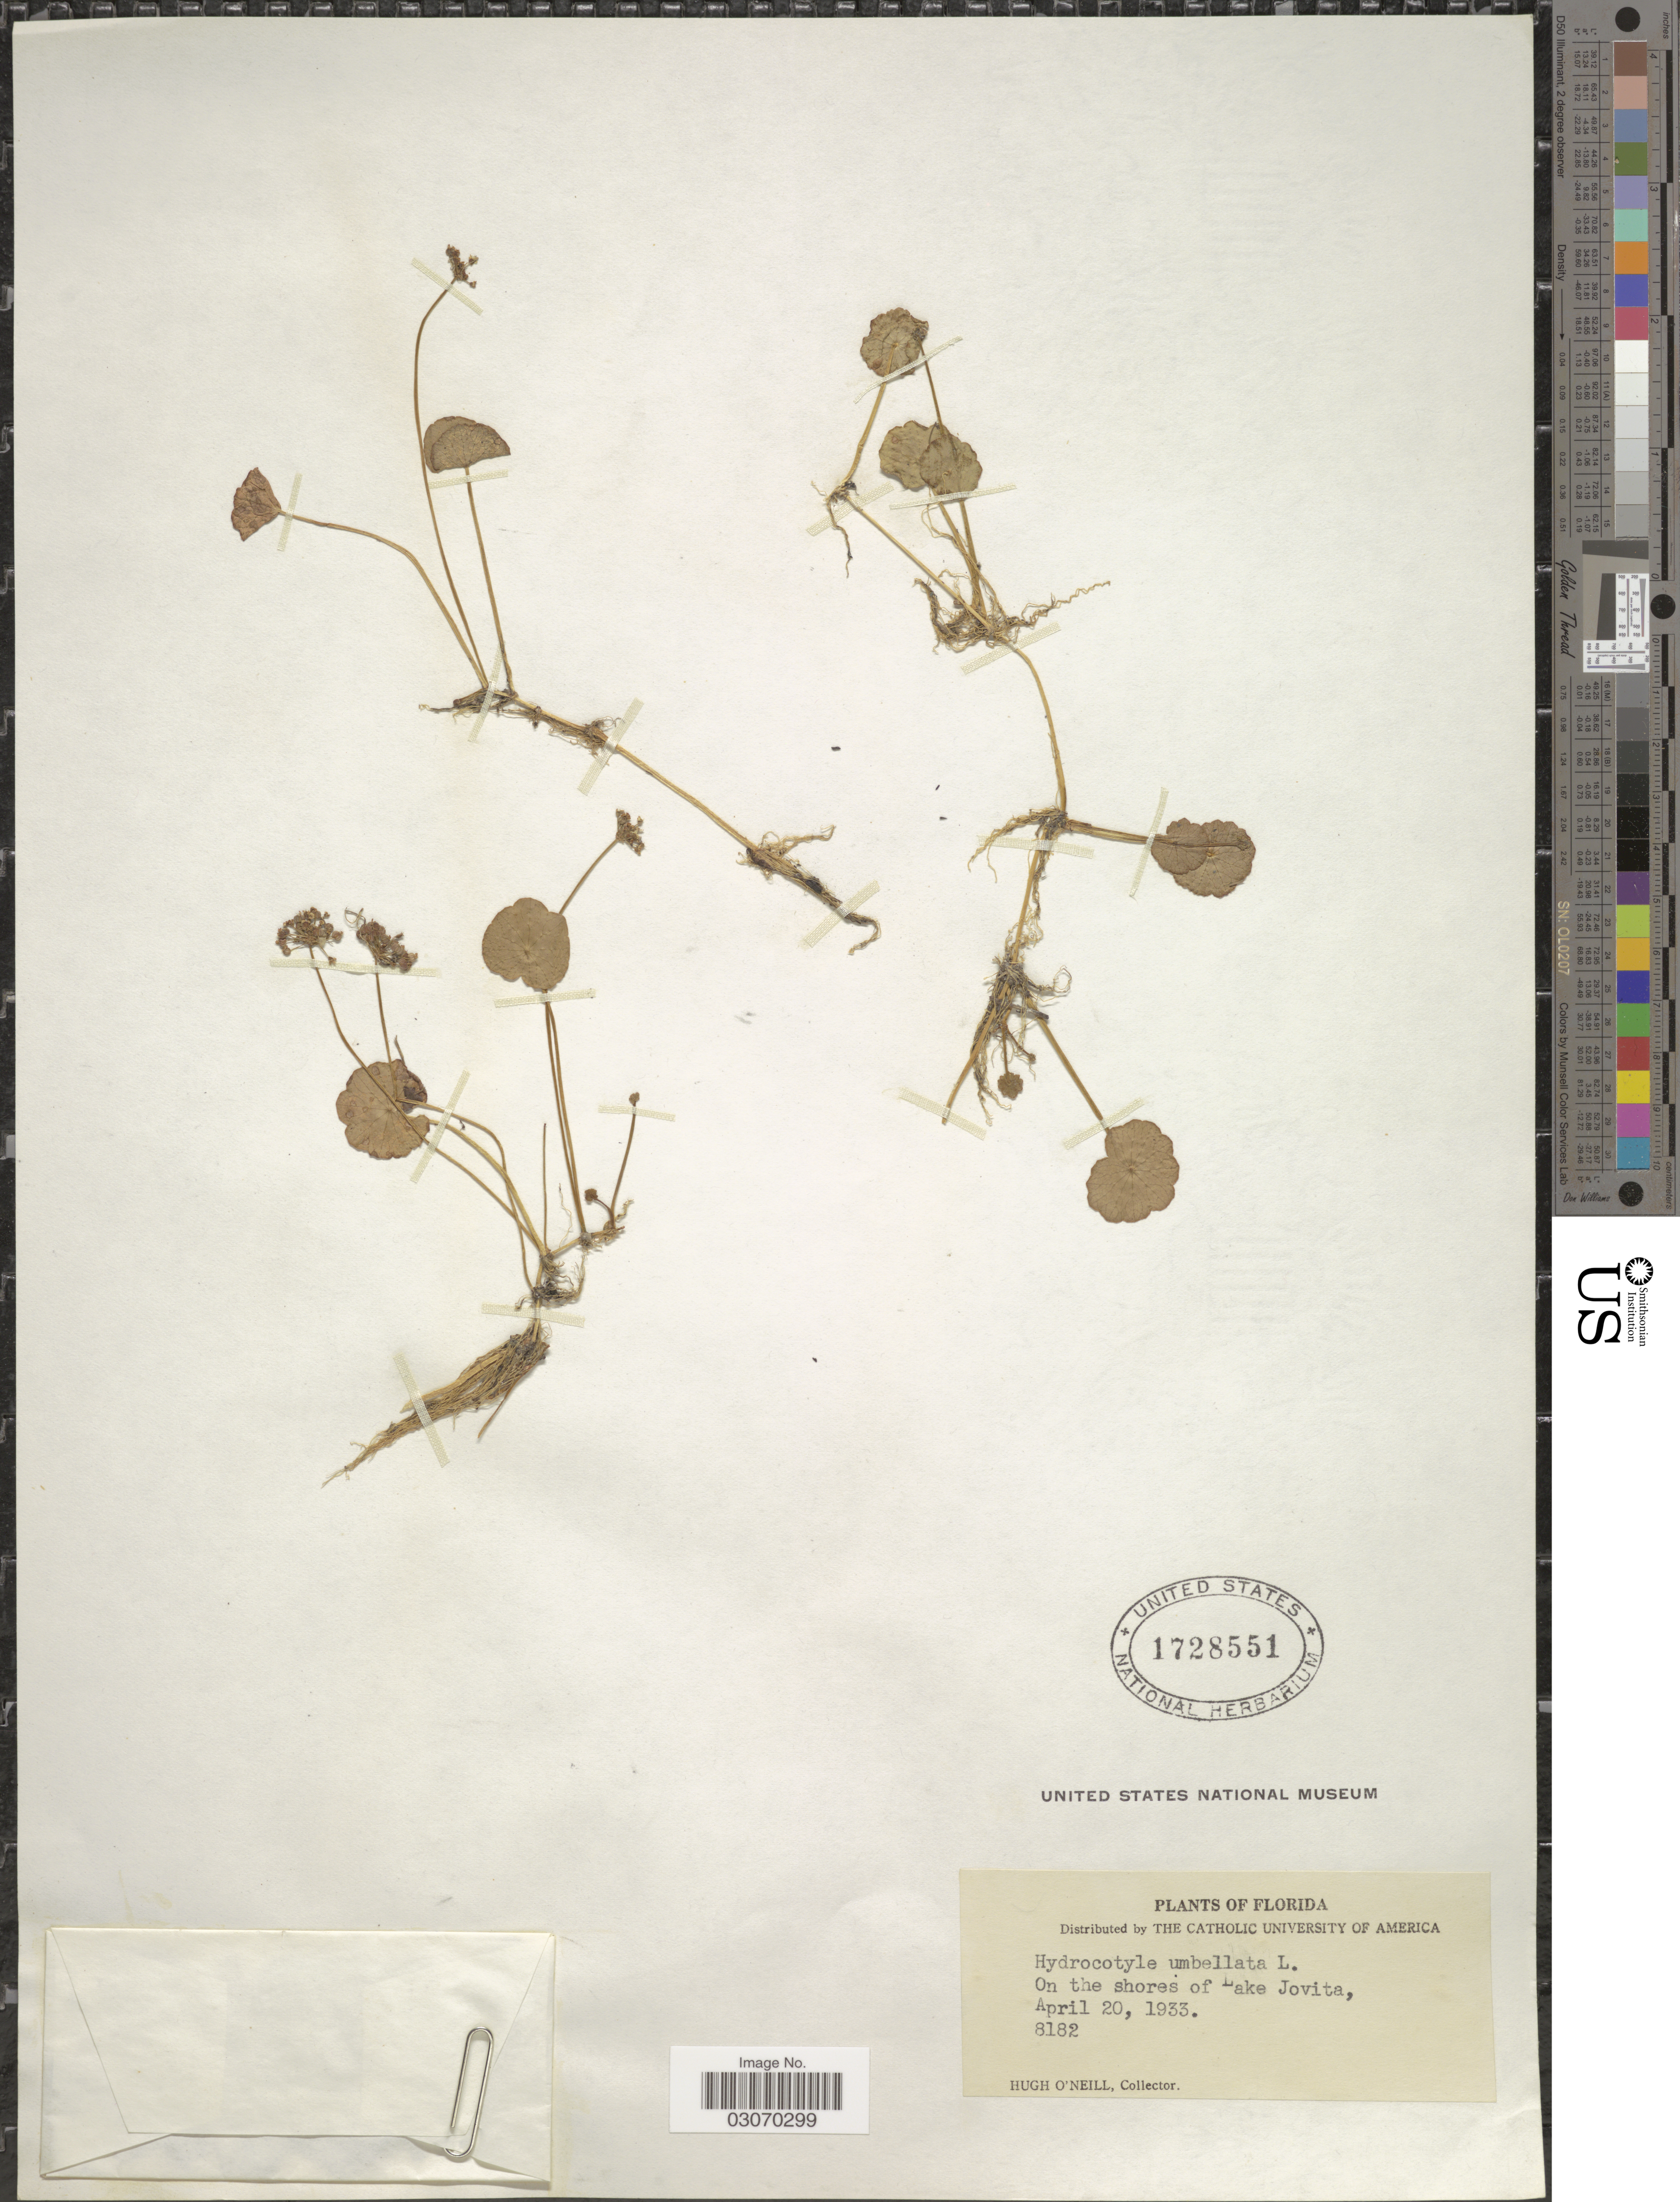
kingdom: Plantae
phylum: Tracheophyta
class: Magnoliopsida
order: Apiales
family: Araliaceae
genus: Hydrocotyle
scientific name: Hydrocotyle umbellata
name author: L.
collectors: H. O'Neill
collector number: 8182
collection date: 1933-04-20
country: United States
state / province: Florida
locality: On the shores of Lake Jovita.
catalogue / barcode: US 1728551